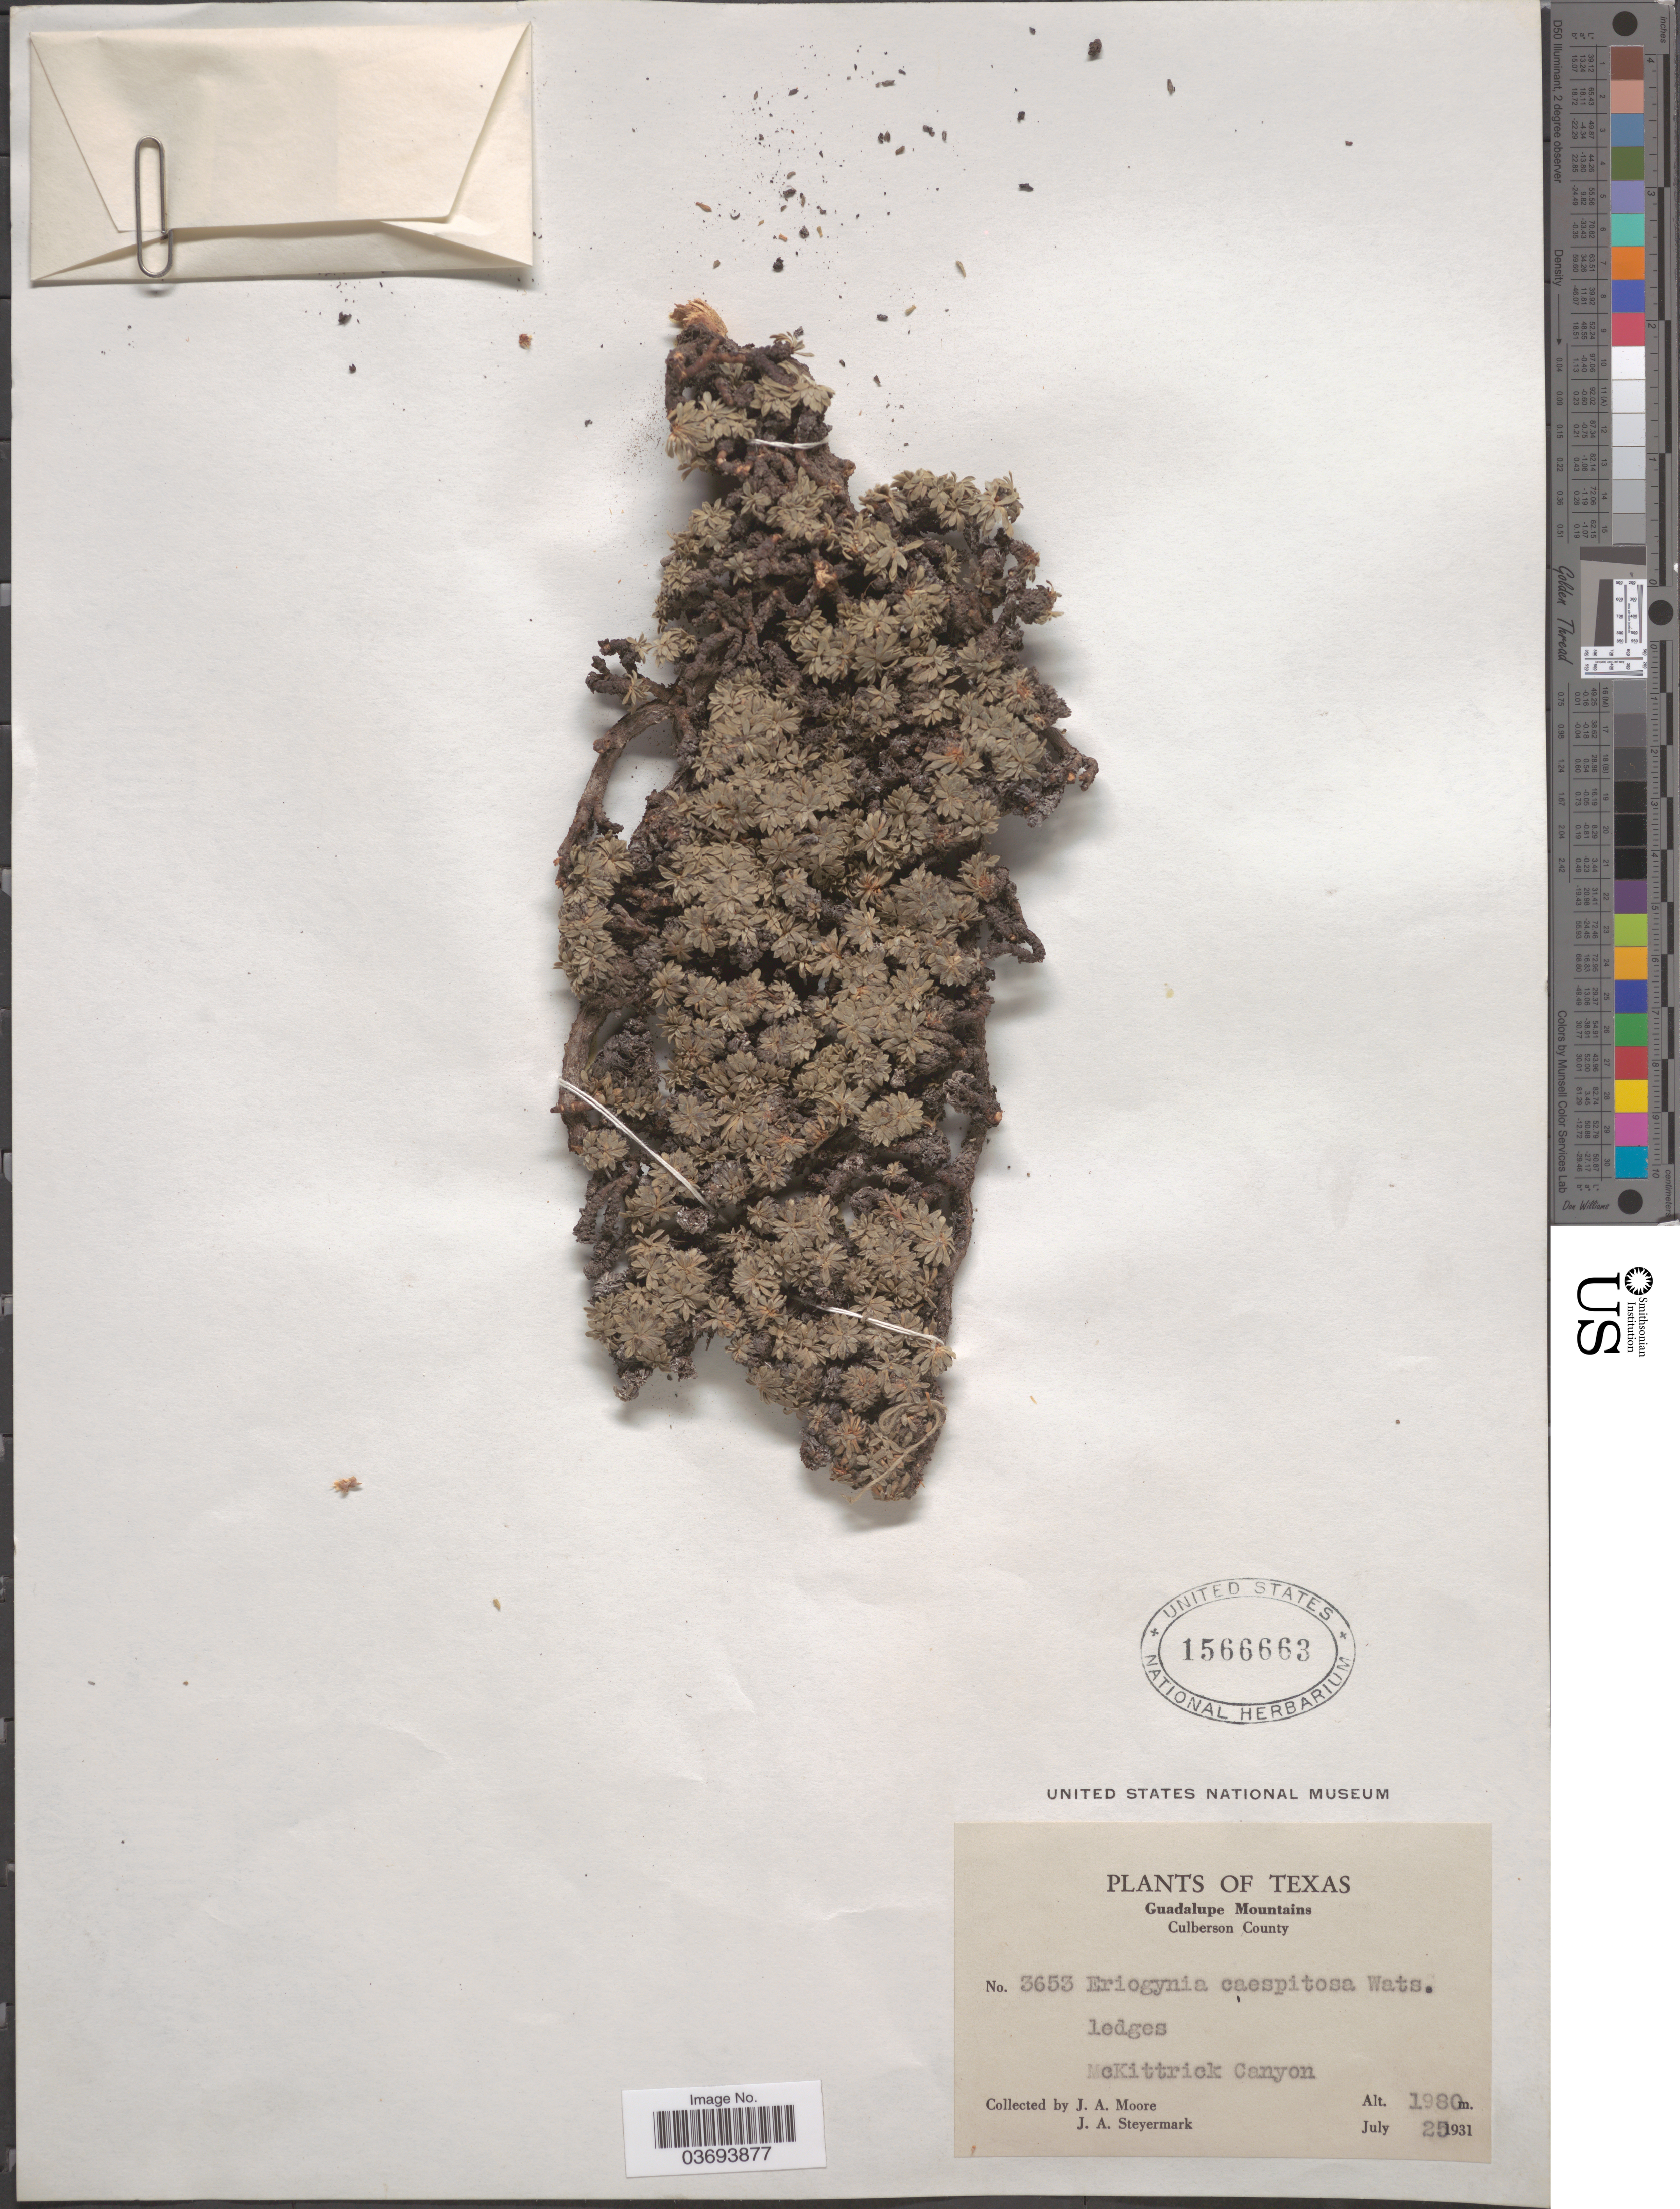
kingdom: Plantae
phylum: Tracheophyta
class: Magnoliopsida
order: Rosales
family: Rosaceae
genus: Petrophytum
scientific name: Petrophytum caespitosum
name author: (Nutt.) Rydb.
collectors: J. A. Moore & J. Steyermark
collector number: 3653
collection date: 1931-07-25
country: United States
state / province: Texas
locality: Guadalupe Mountains. Culberson County. McKittrick Canyon.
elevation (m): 1980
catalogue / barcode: US 1566663